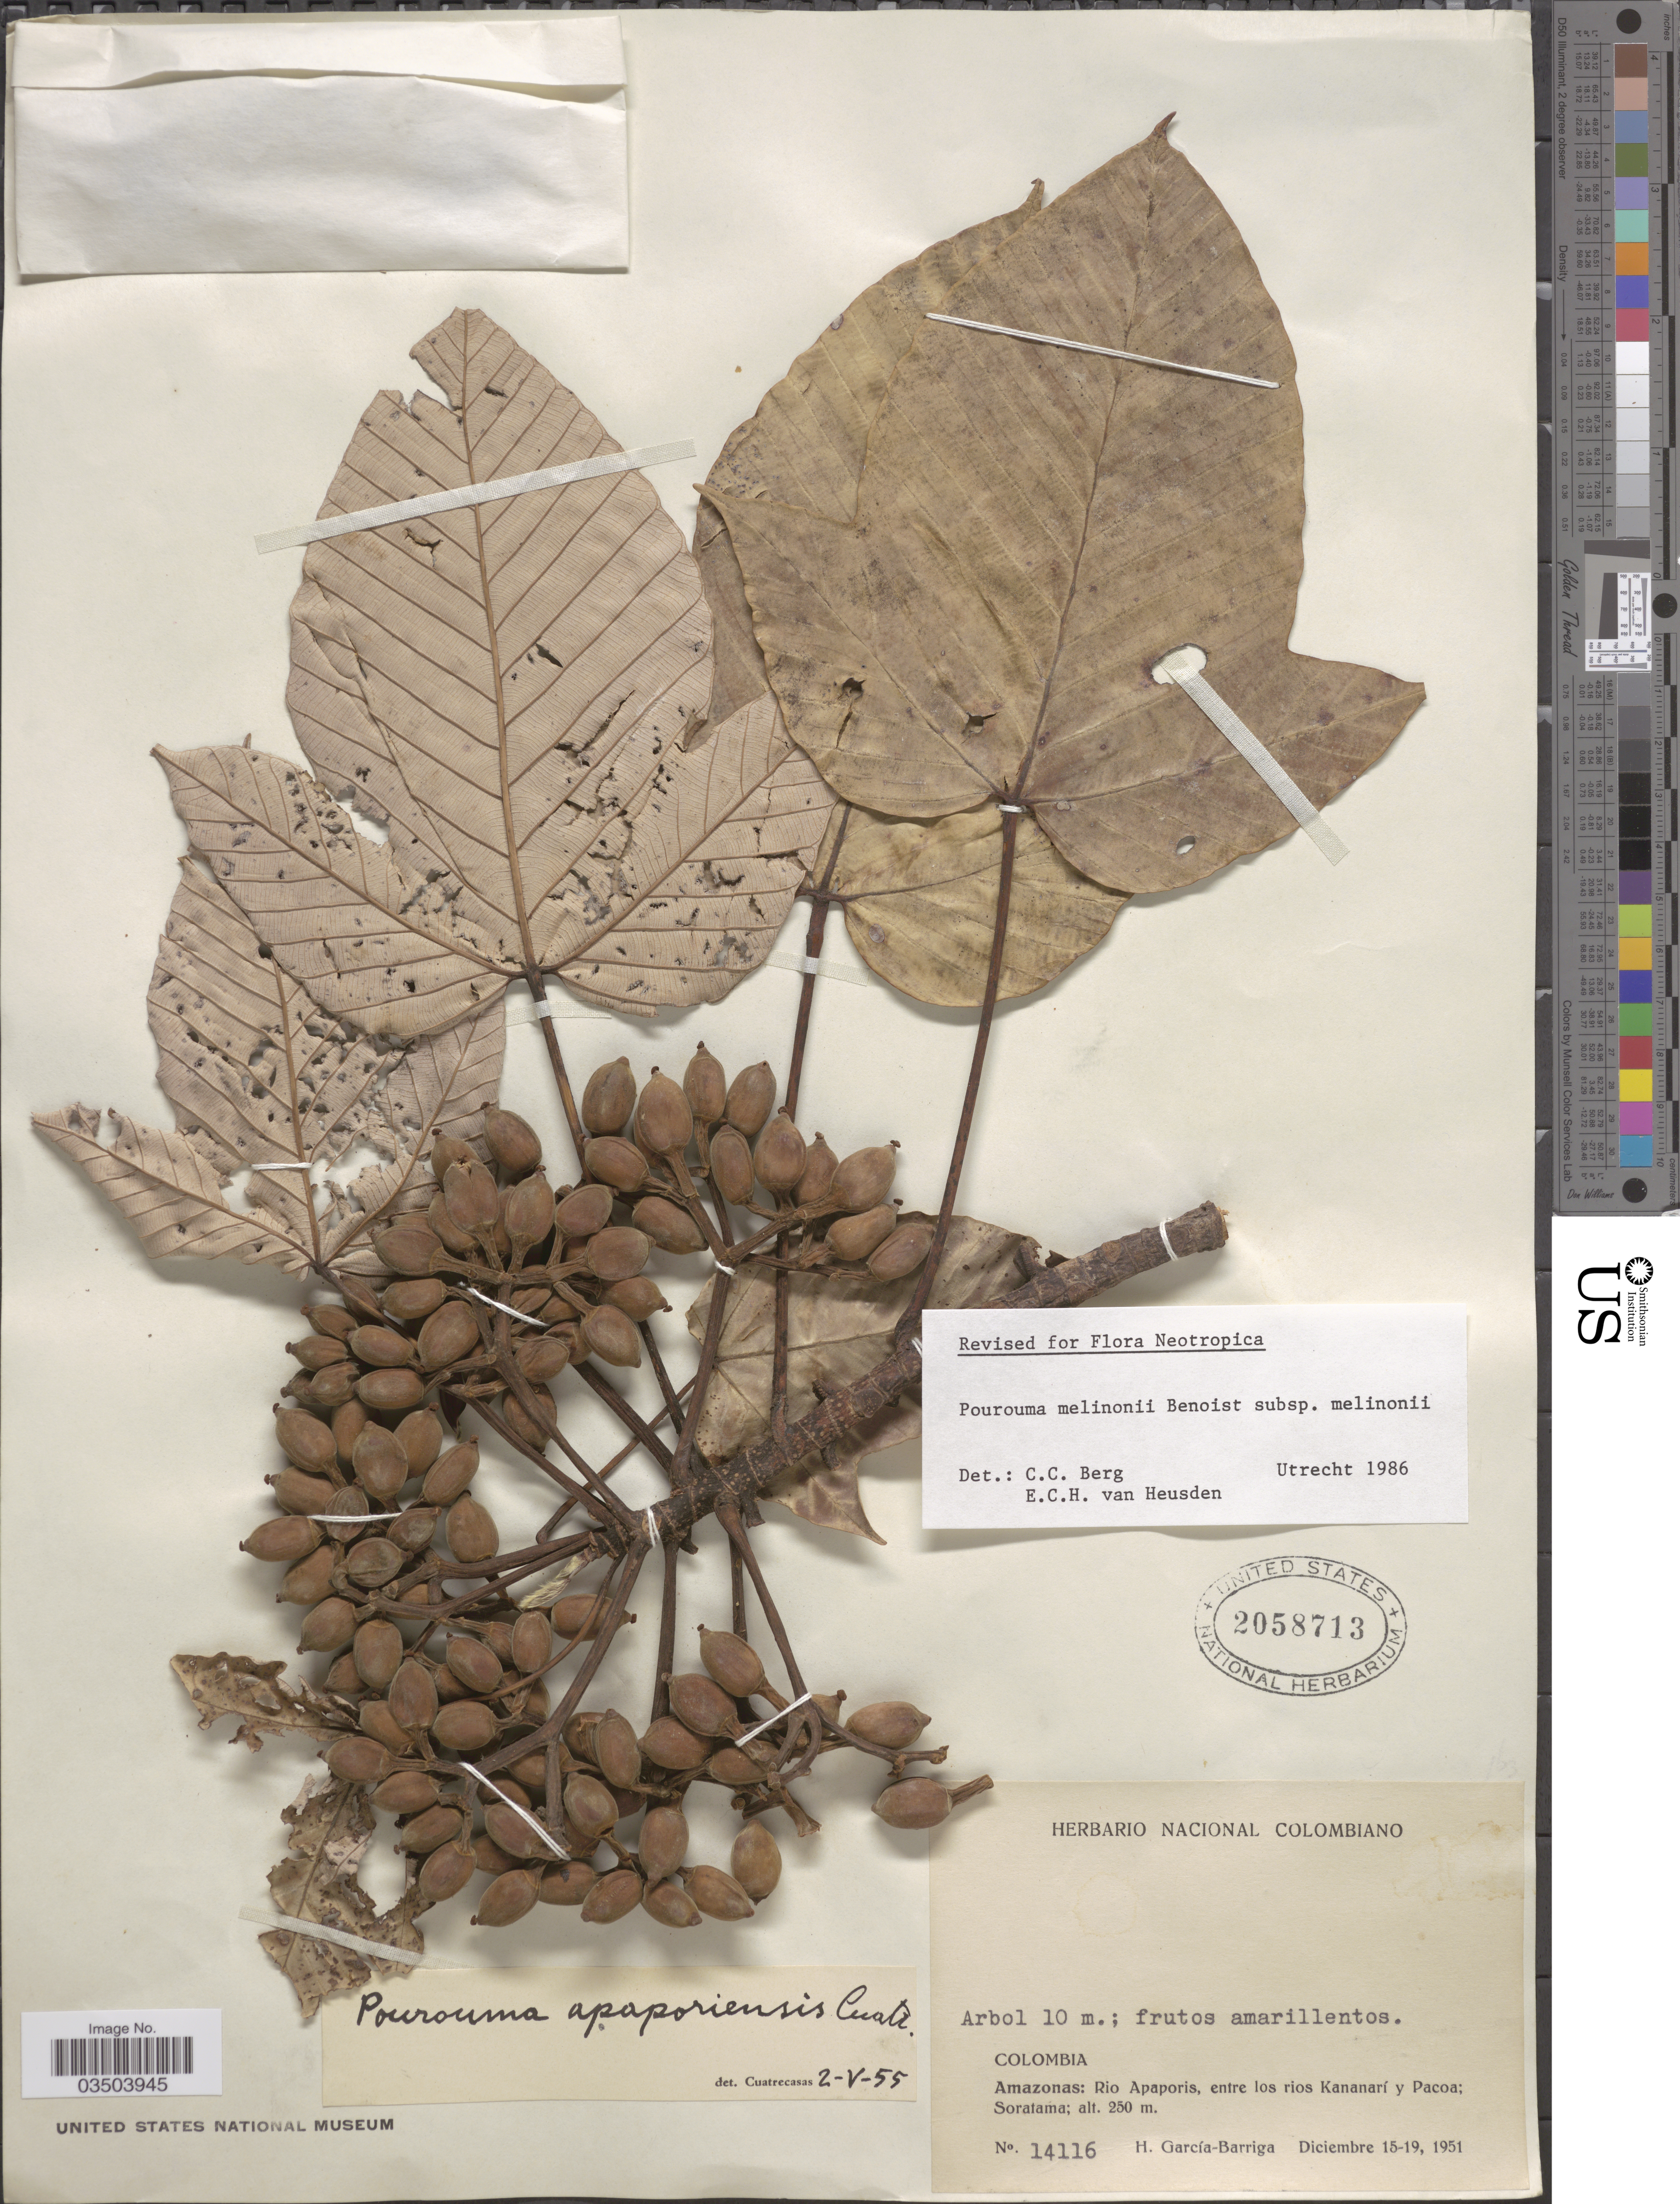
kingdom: Plantae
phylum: Tracheophyta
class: Magnoliopsida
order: Rosales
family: Urticaceae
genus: Pourouma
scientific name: Pourouma melinonii subsp. melinonii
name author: Benoist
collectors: H. García Barriga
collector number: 14116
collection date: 1951-12-15/1951-12-19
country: Colombia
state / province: Amazônas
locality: Rio Apaporis, entre los rios Kananarí y Pacoa; Soratama.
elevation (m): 250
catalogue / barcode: US 2058713